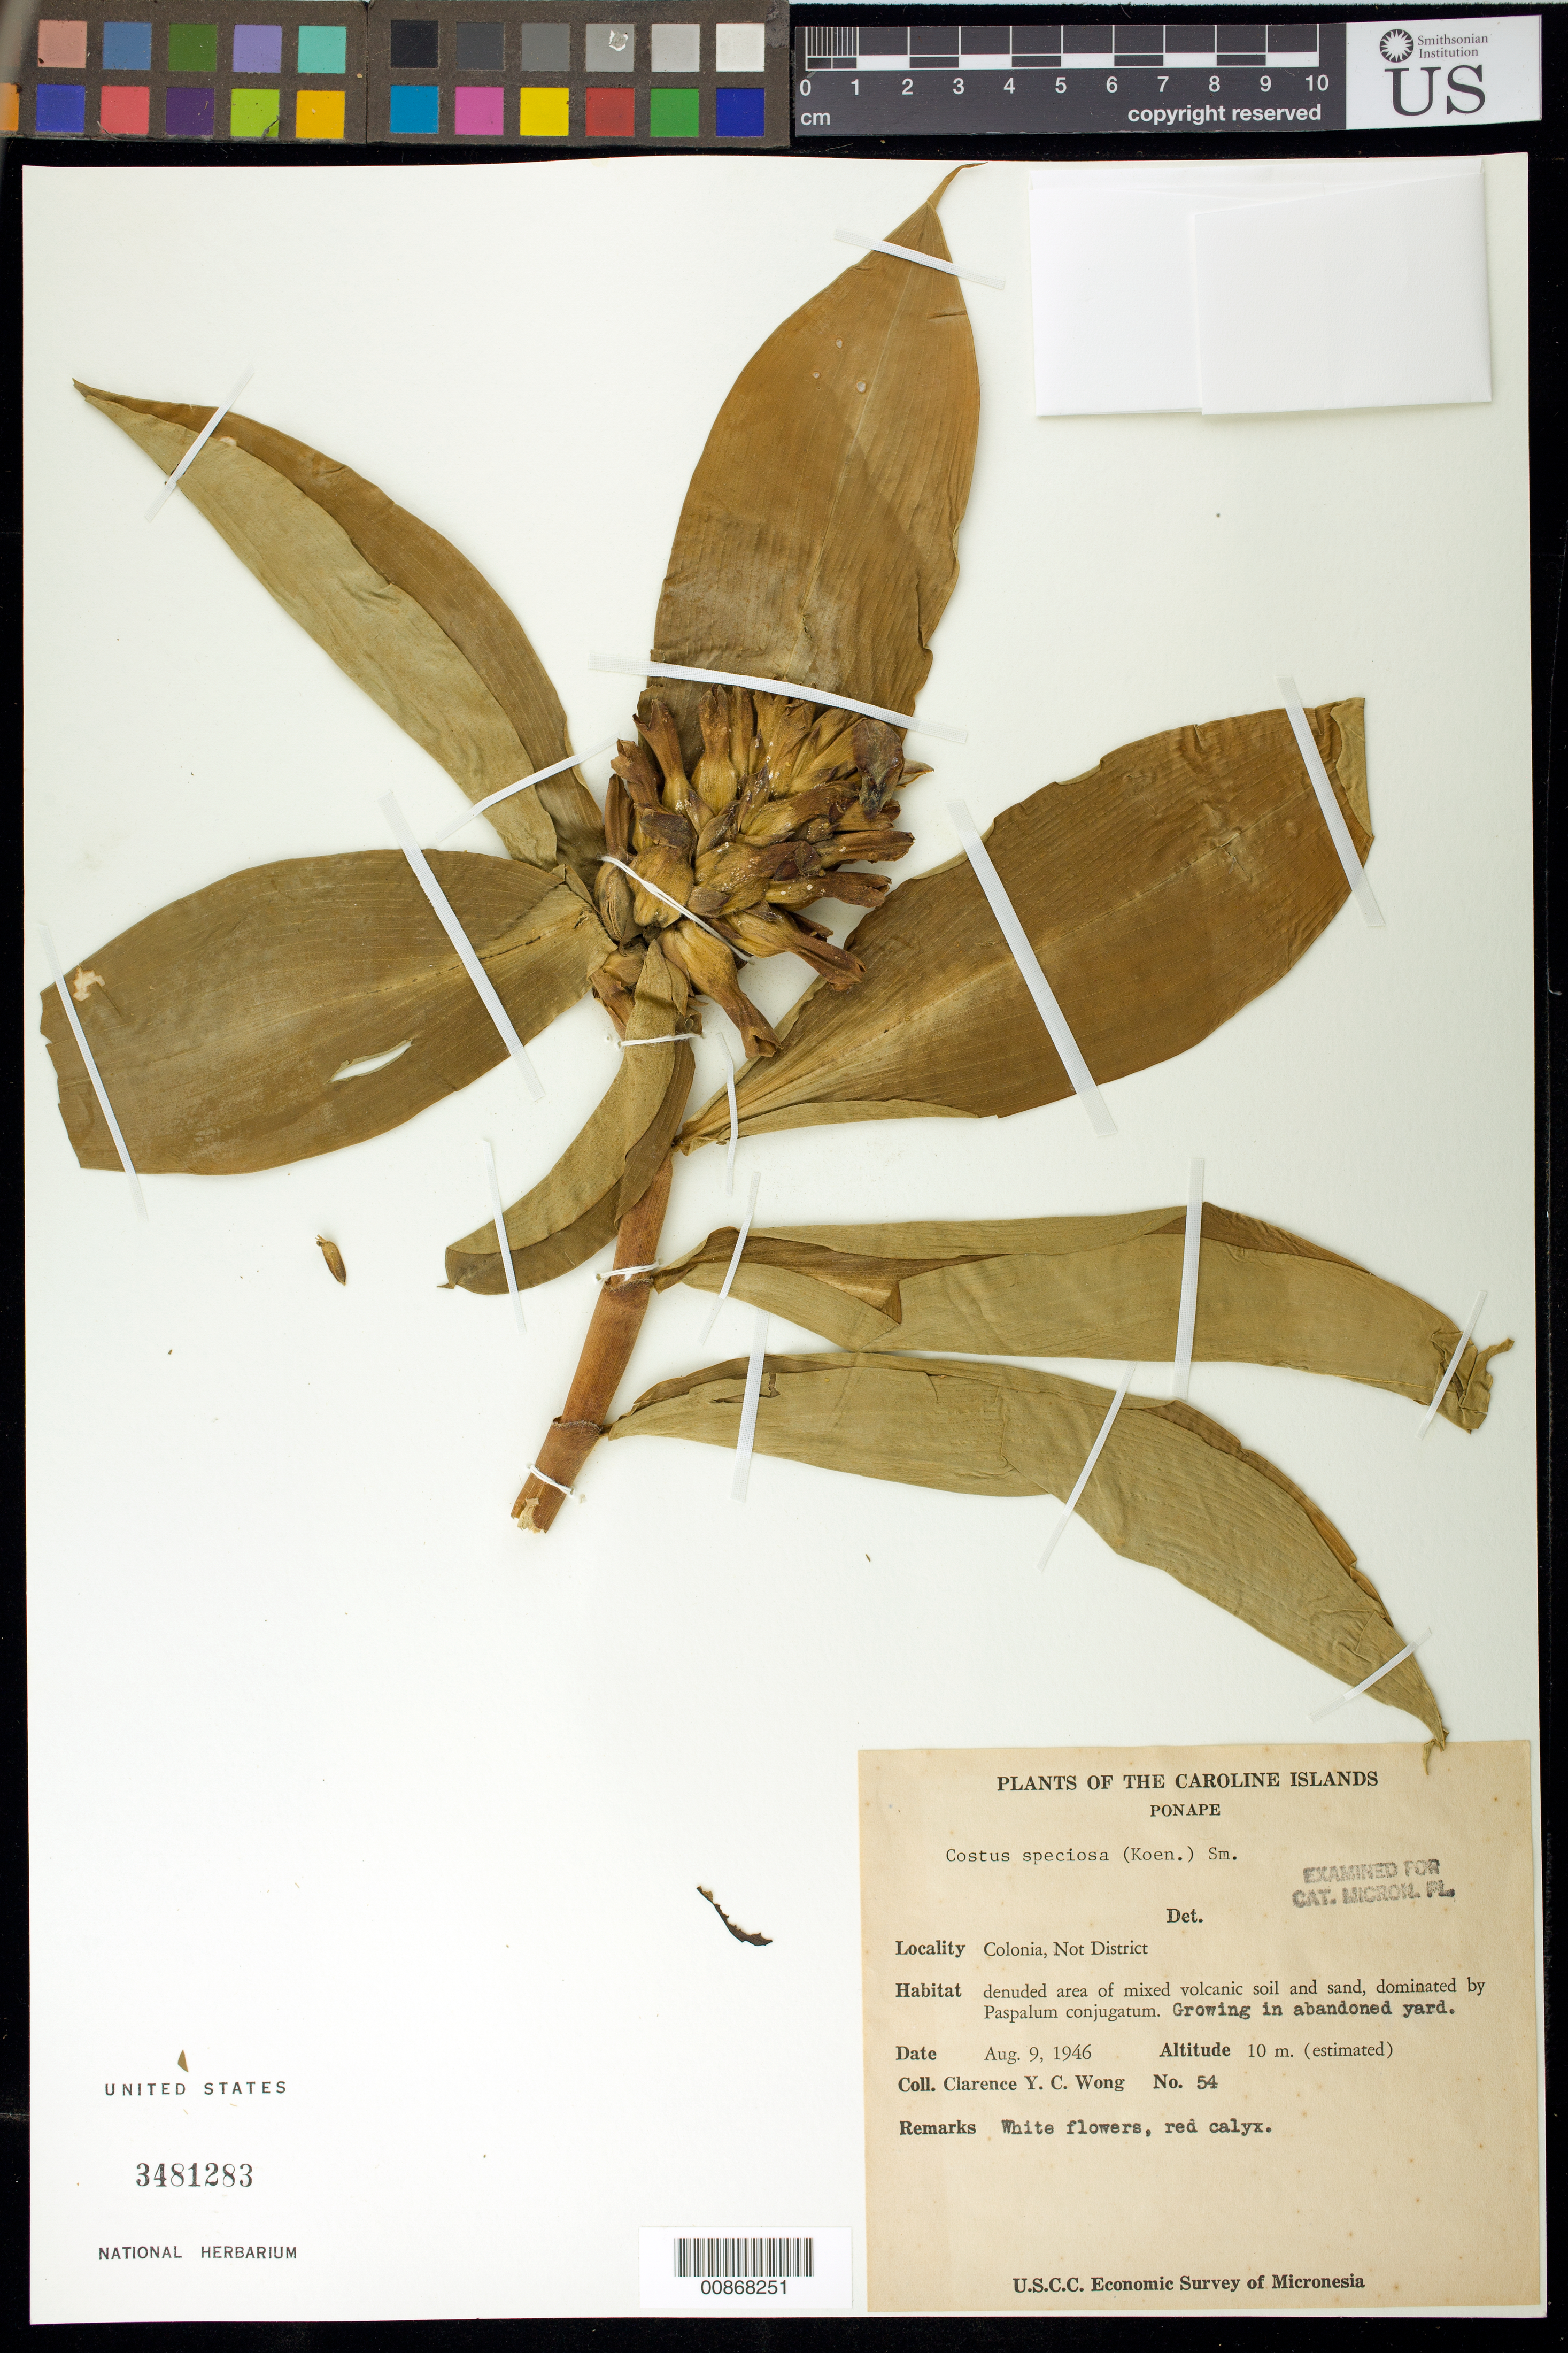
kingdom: Plantae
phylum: Tracheophyta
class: Liliopsida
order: Zingiberales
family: Costaceae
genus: Hellenia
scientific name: Hellenia speciosa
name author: (J. Koenig) S.R. Dutta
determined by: Wagner, W. L., (BOT), Smithsonian Institution - National Museum of Natural History (UNITED STATES)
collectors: C. Wong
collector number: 54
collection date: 1946-08-09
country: Micronesia, Federated States of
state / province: Pohnpei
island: Pohnpei [Ponape]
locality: Colonia, Not District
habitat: Denuded area of mixed volcanic soil and sand, dominated by Paspalum conjugatum. Growing in abandoned yard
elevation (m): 10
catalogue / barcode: US 3481283